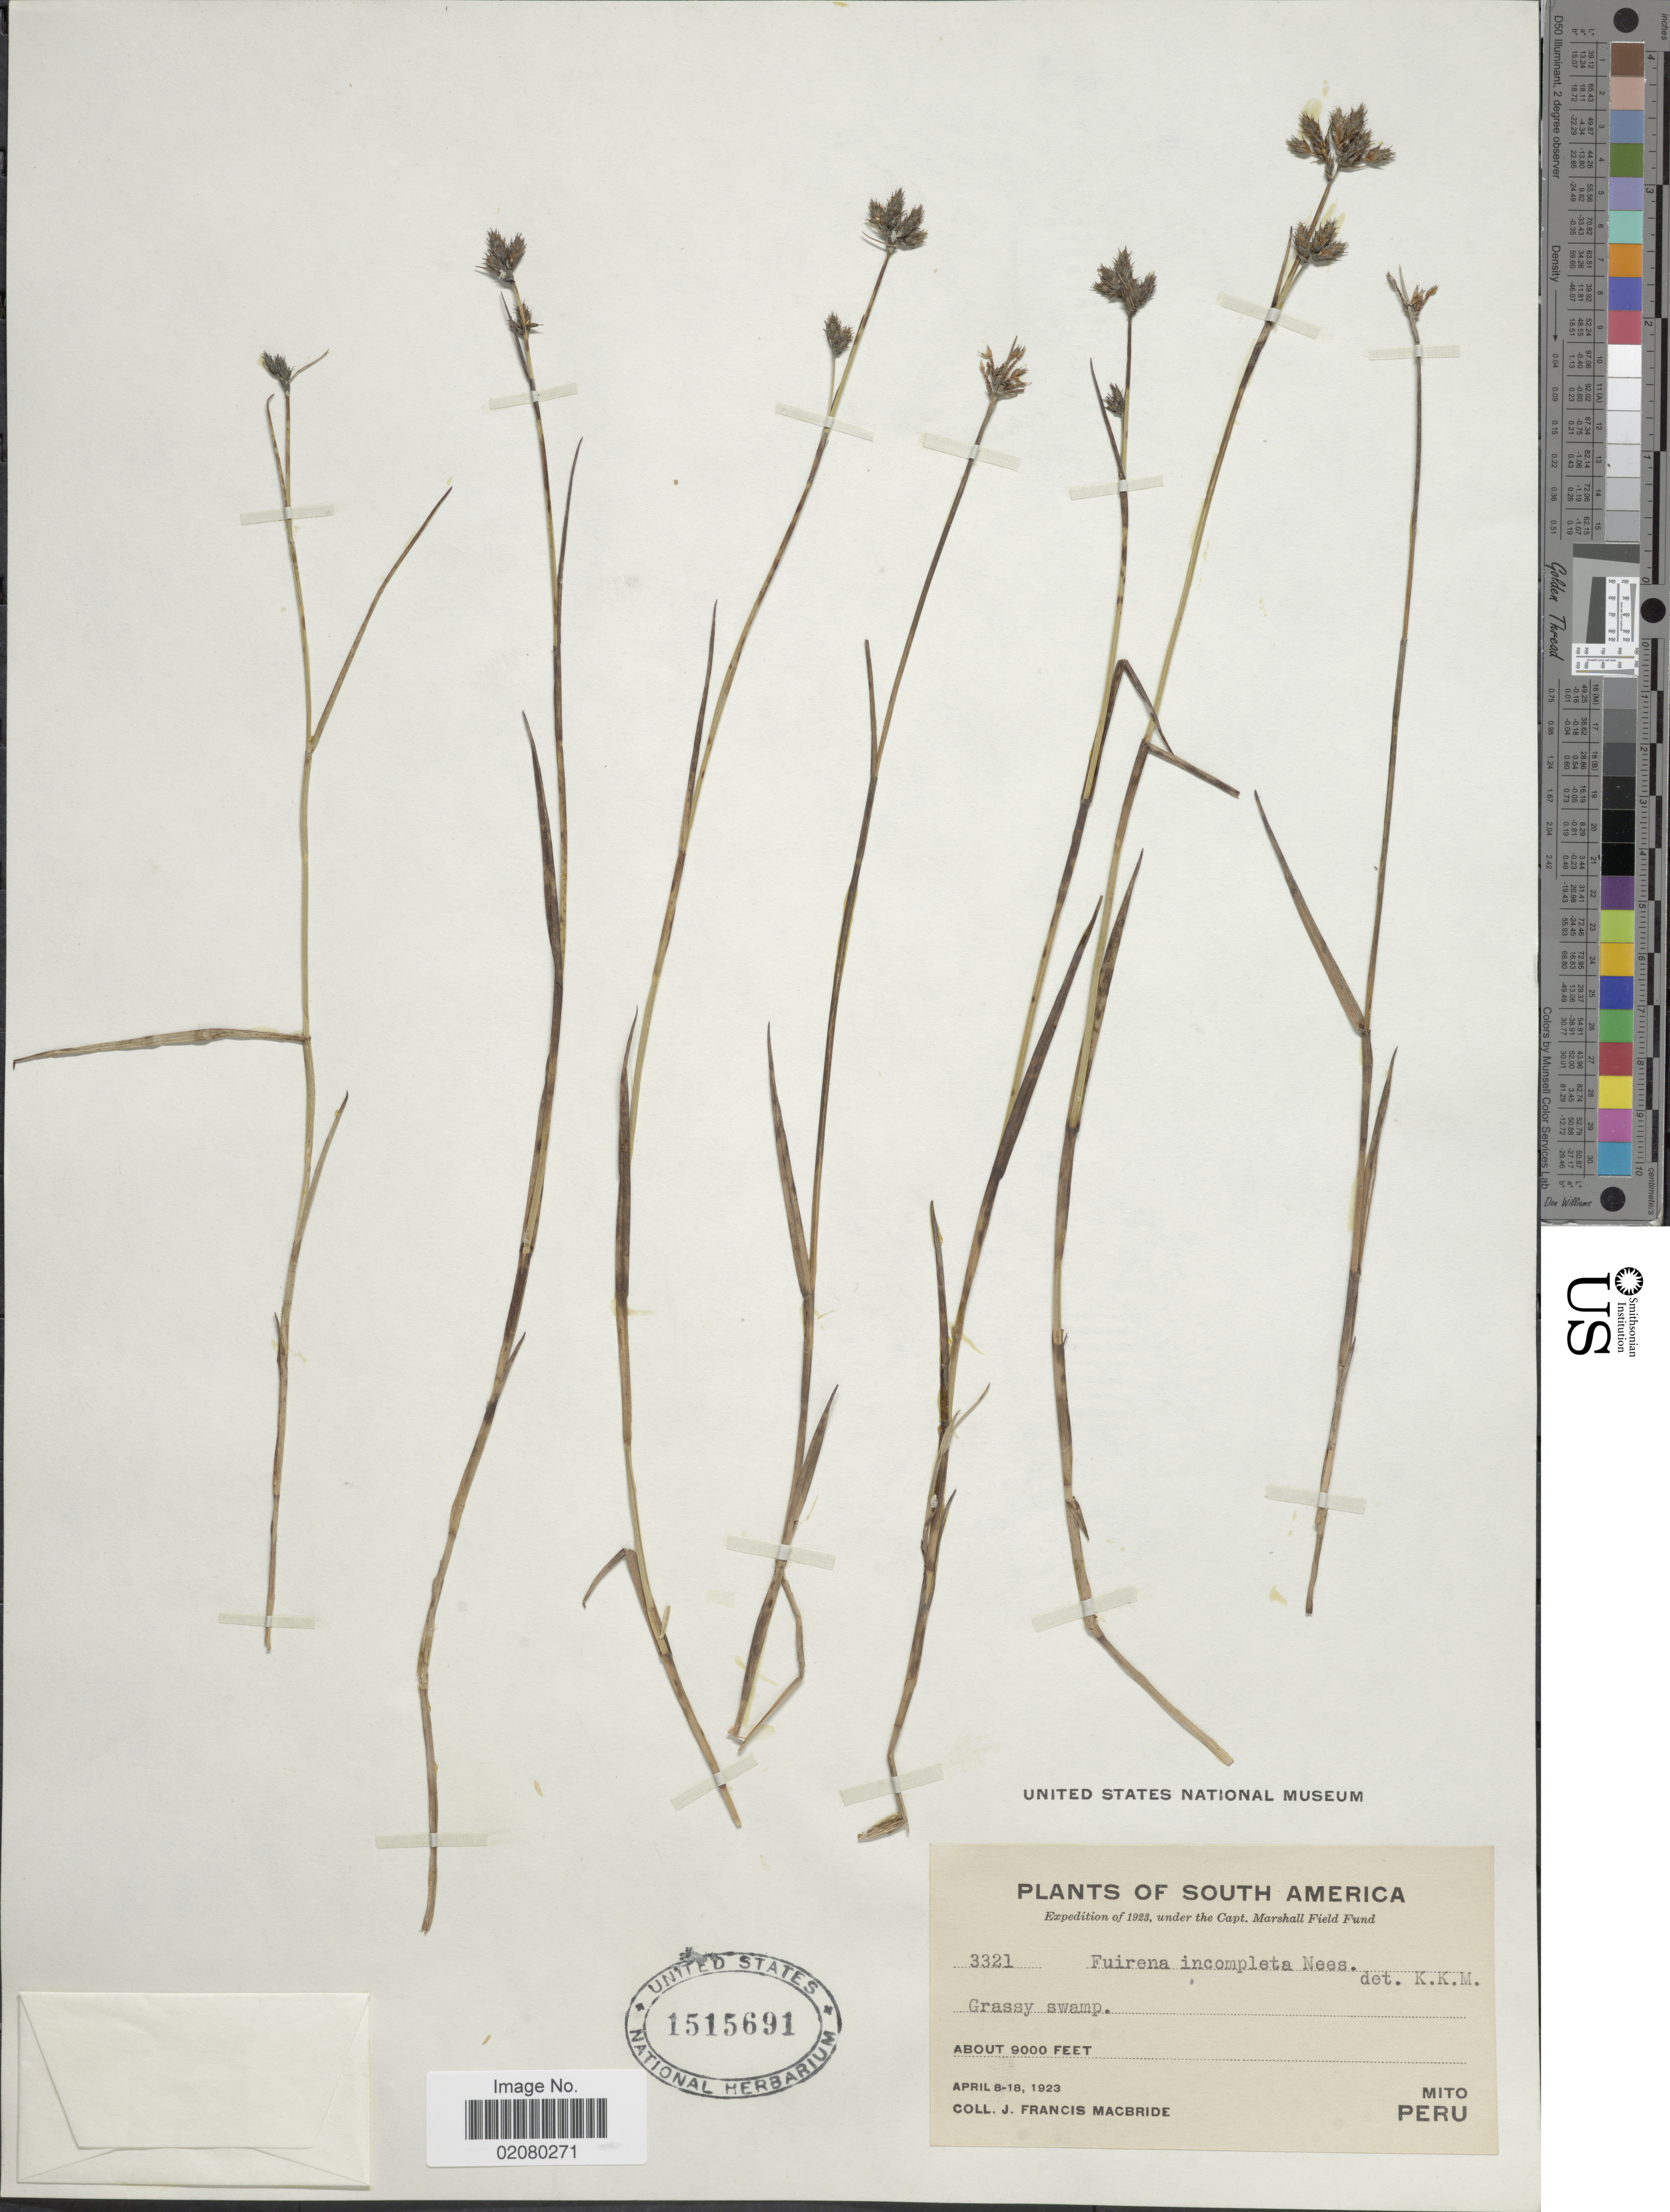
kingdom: Plantae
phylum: Tracheophyta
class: Liliopsida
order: Poales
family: Cyperaceae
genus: Fuirena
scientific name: Fuirena incompleta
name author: Nees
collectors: J. F. Macbride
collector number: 3321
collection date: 1923-04-08/1923-04-18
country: Peru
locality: Mito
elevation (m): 2743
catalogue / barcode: US 1515691